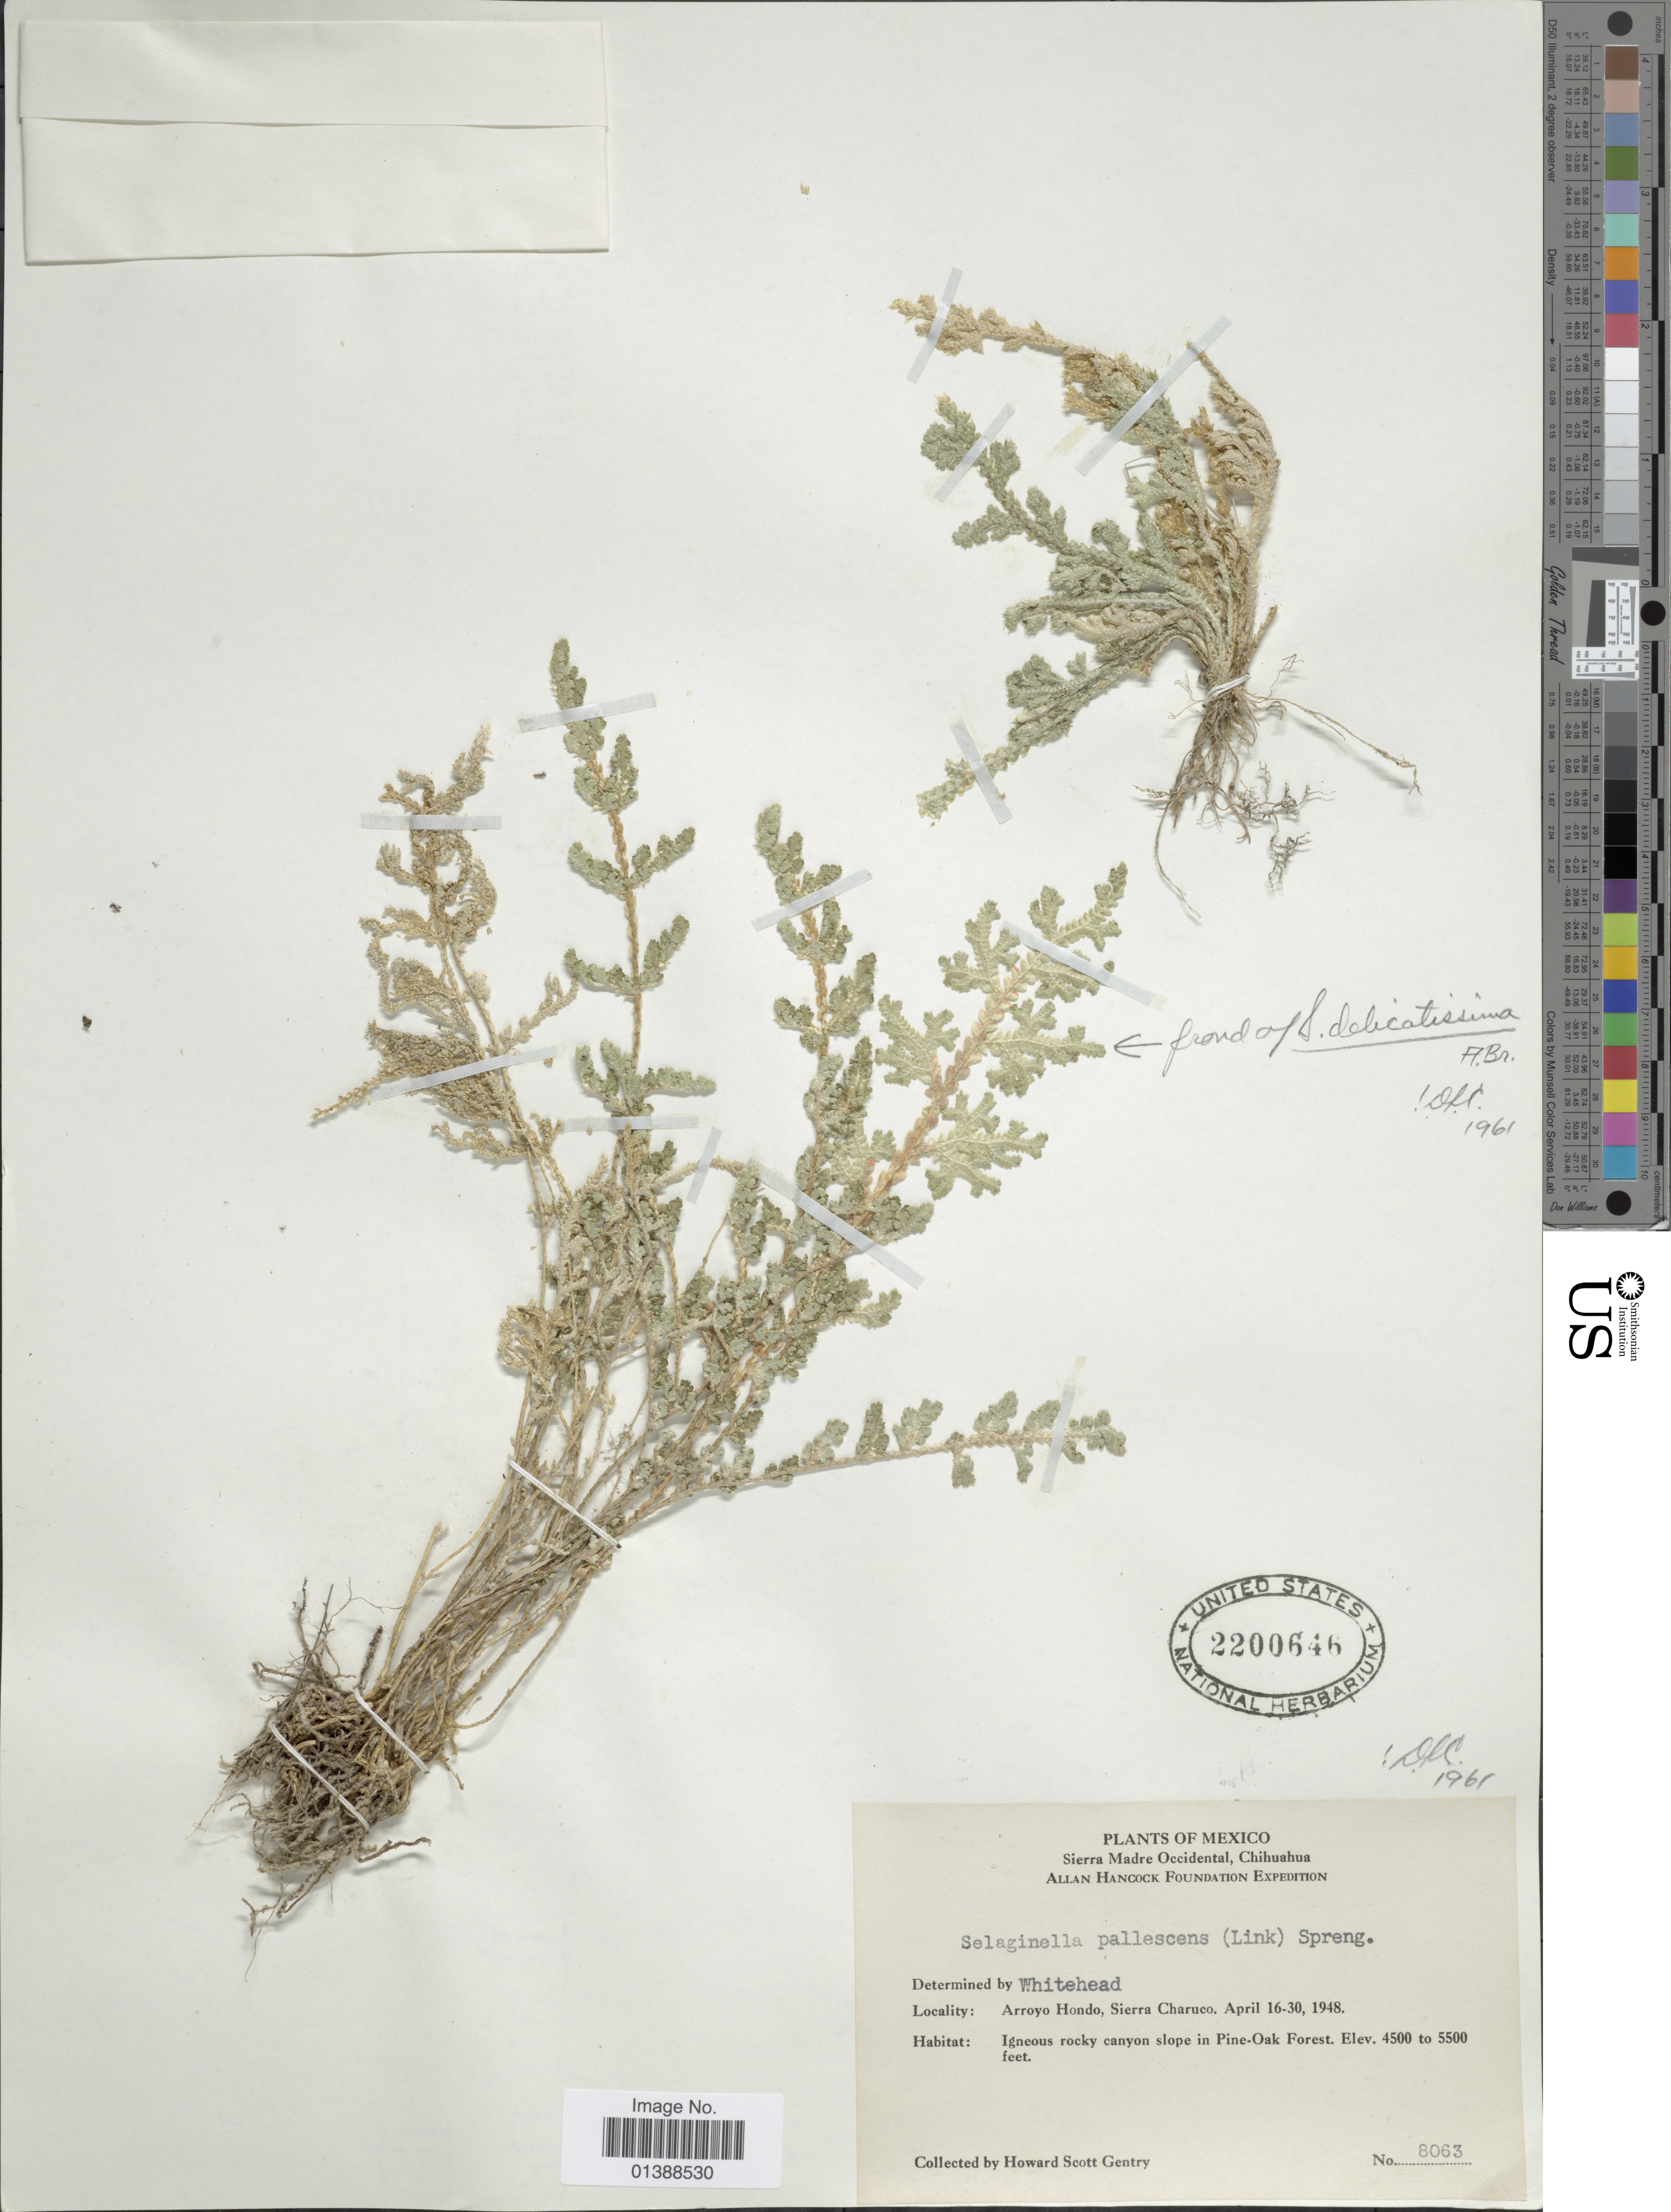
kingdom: Plantae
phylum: Tracheophyta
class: Lycopodiopsida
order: Selaginellales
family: Selaginellaceae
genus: Selaginella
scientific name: Selaginella pallescens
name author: (C. Presl) Spring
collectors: H. S. Gentry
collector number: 8063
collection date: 1948-04-16/1948-04-30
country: Mexico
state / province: Chihuahua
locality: Sierra Madre Occidental, Arroyo Hondo, Sierra Charuco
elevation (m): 1372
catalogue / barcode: US 2200646